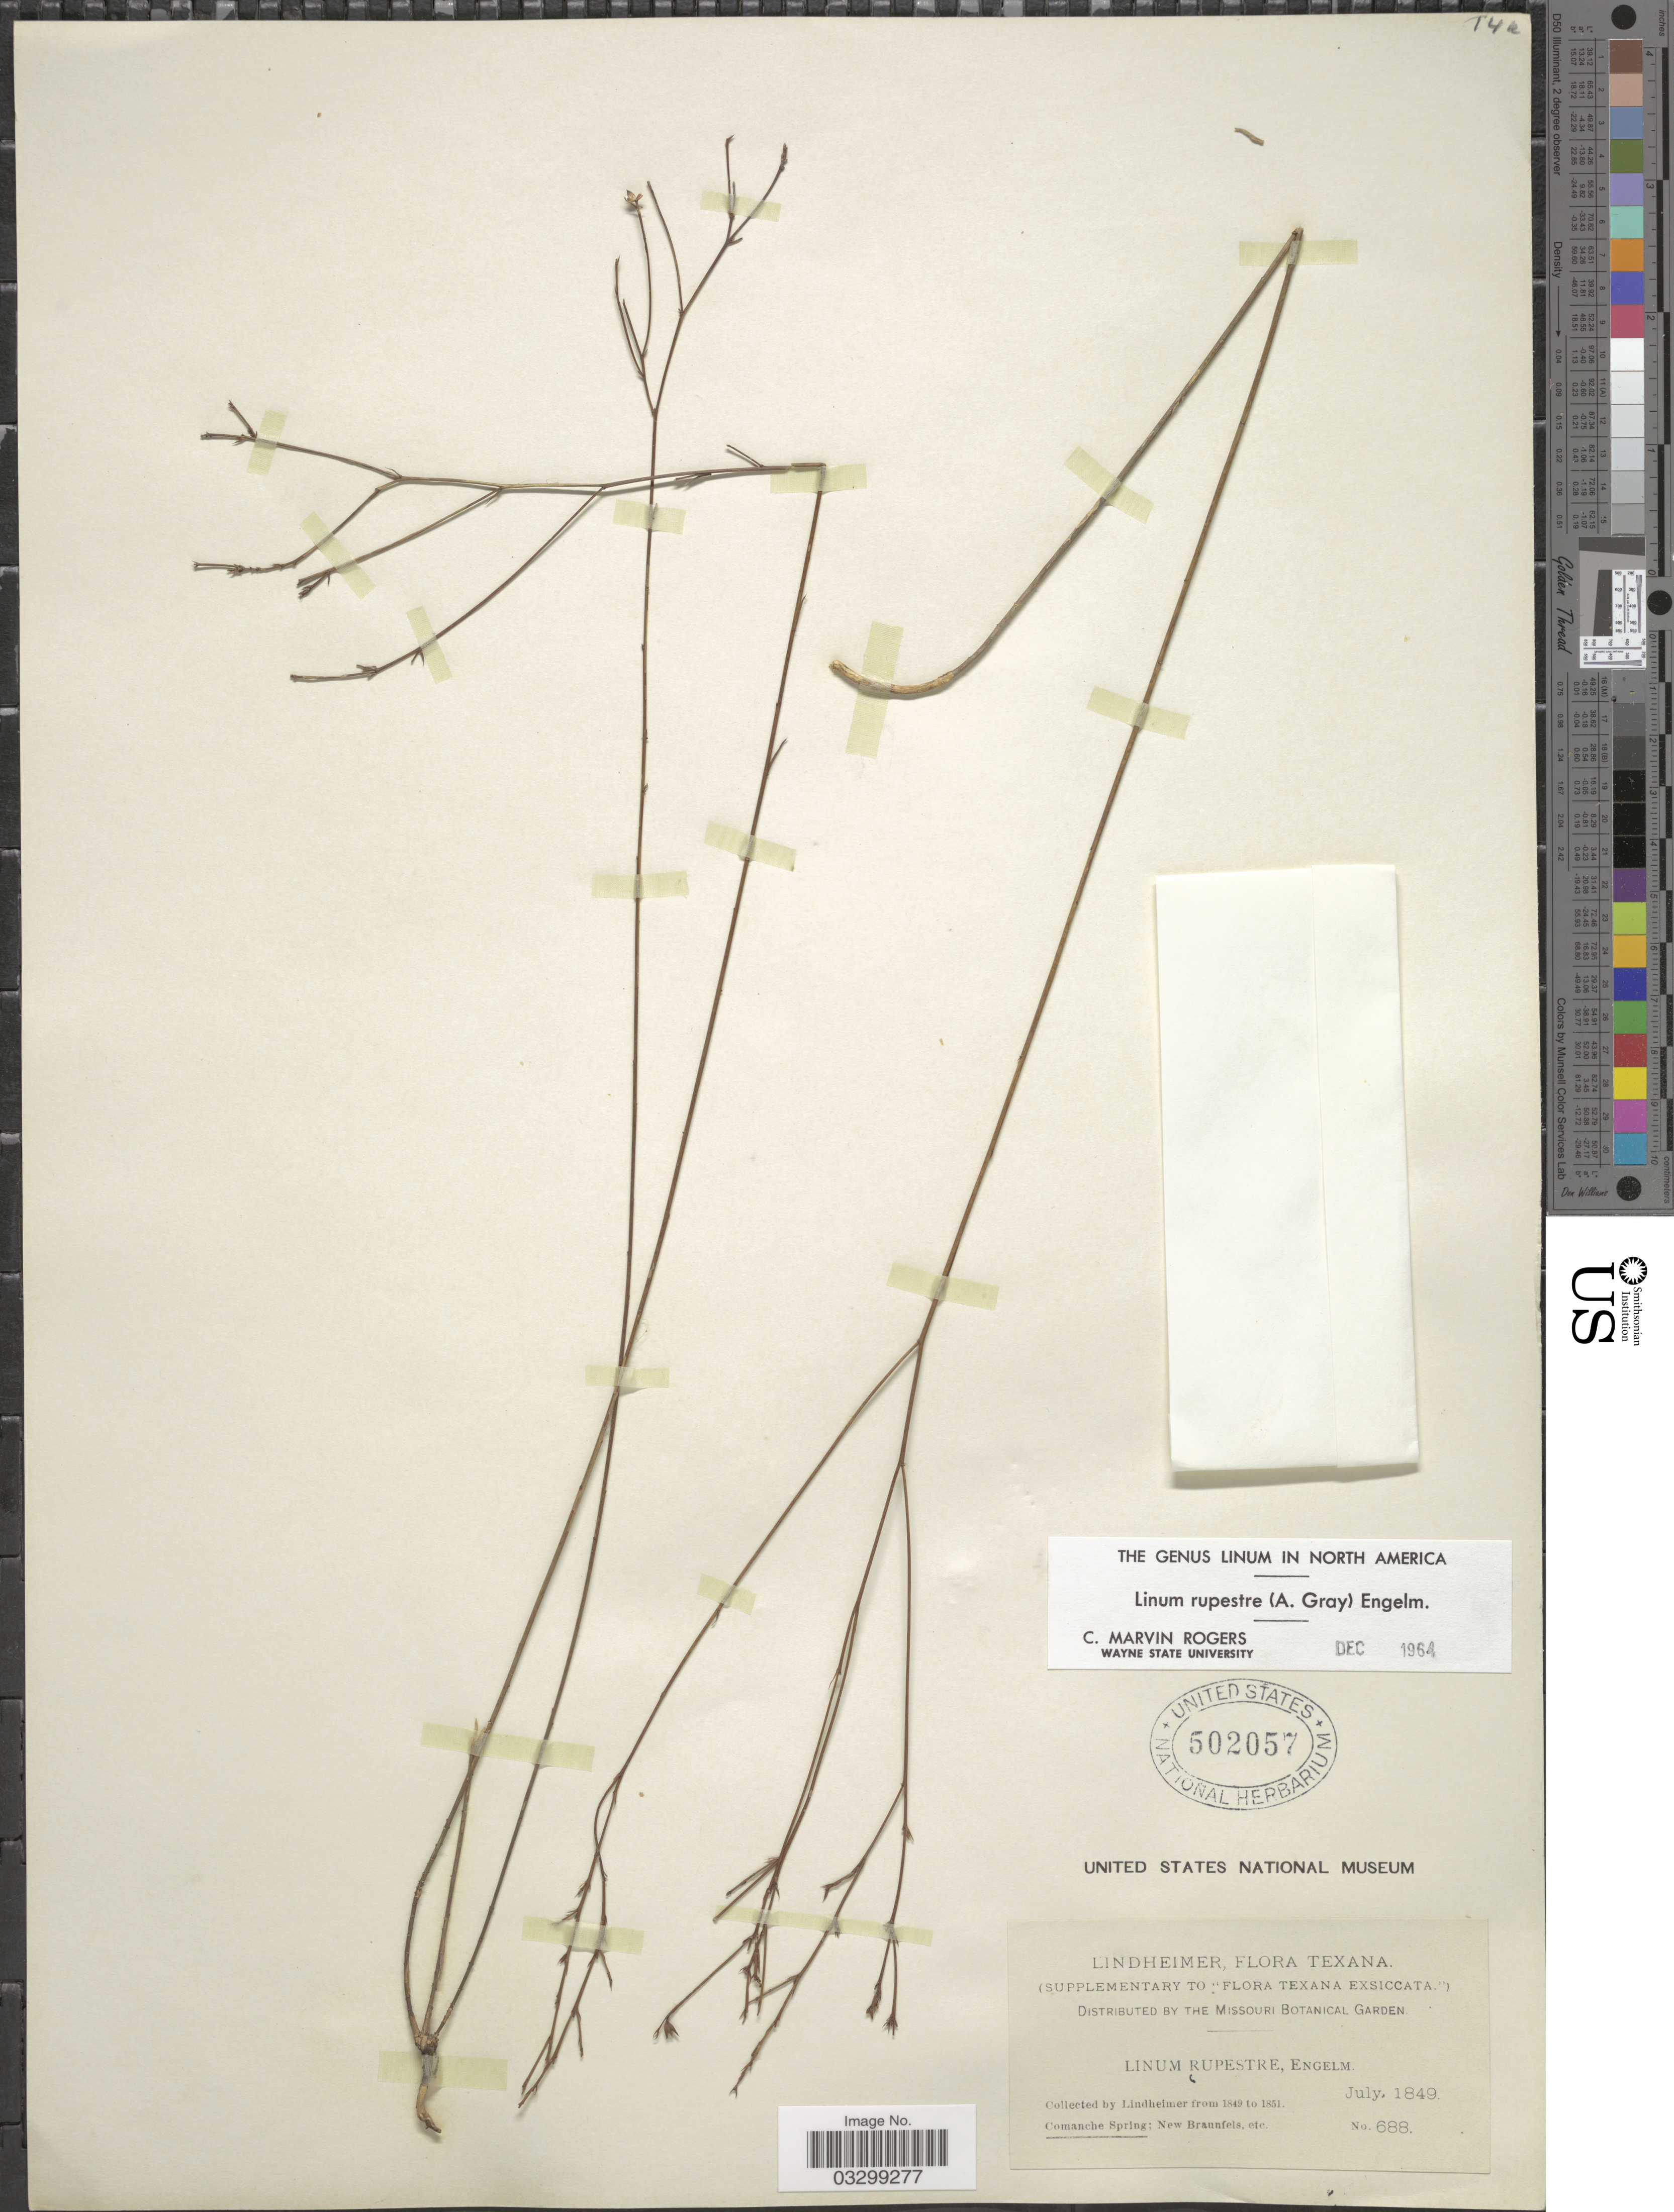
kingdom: Plantae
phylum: Tracheophyta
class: Magnoliopsida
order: Malpighiales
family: Linaceae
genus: Linum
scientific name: Linum rupestre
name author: Engelm.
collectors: -. Lindheimer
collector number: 688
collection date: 1849-07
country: United States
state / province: Texas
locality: Comanche Spring; New Braunfels, etc.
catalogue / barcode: US 502057